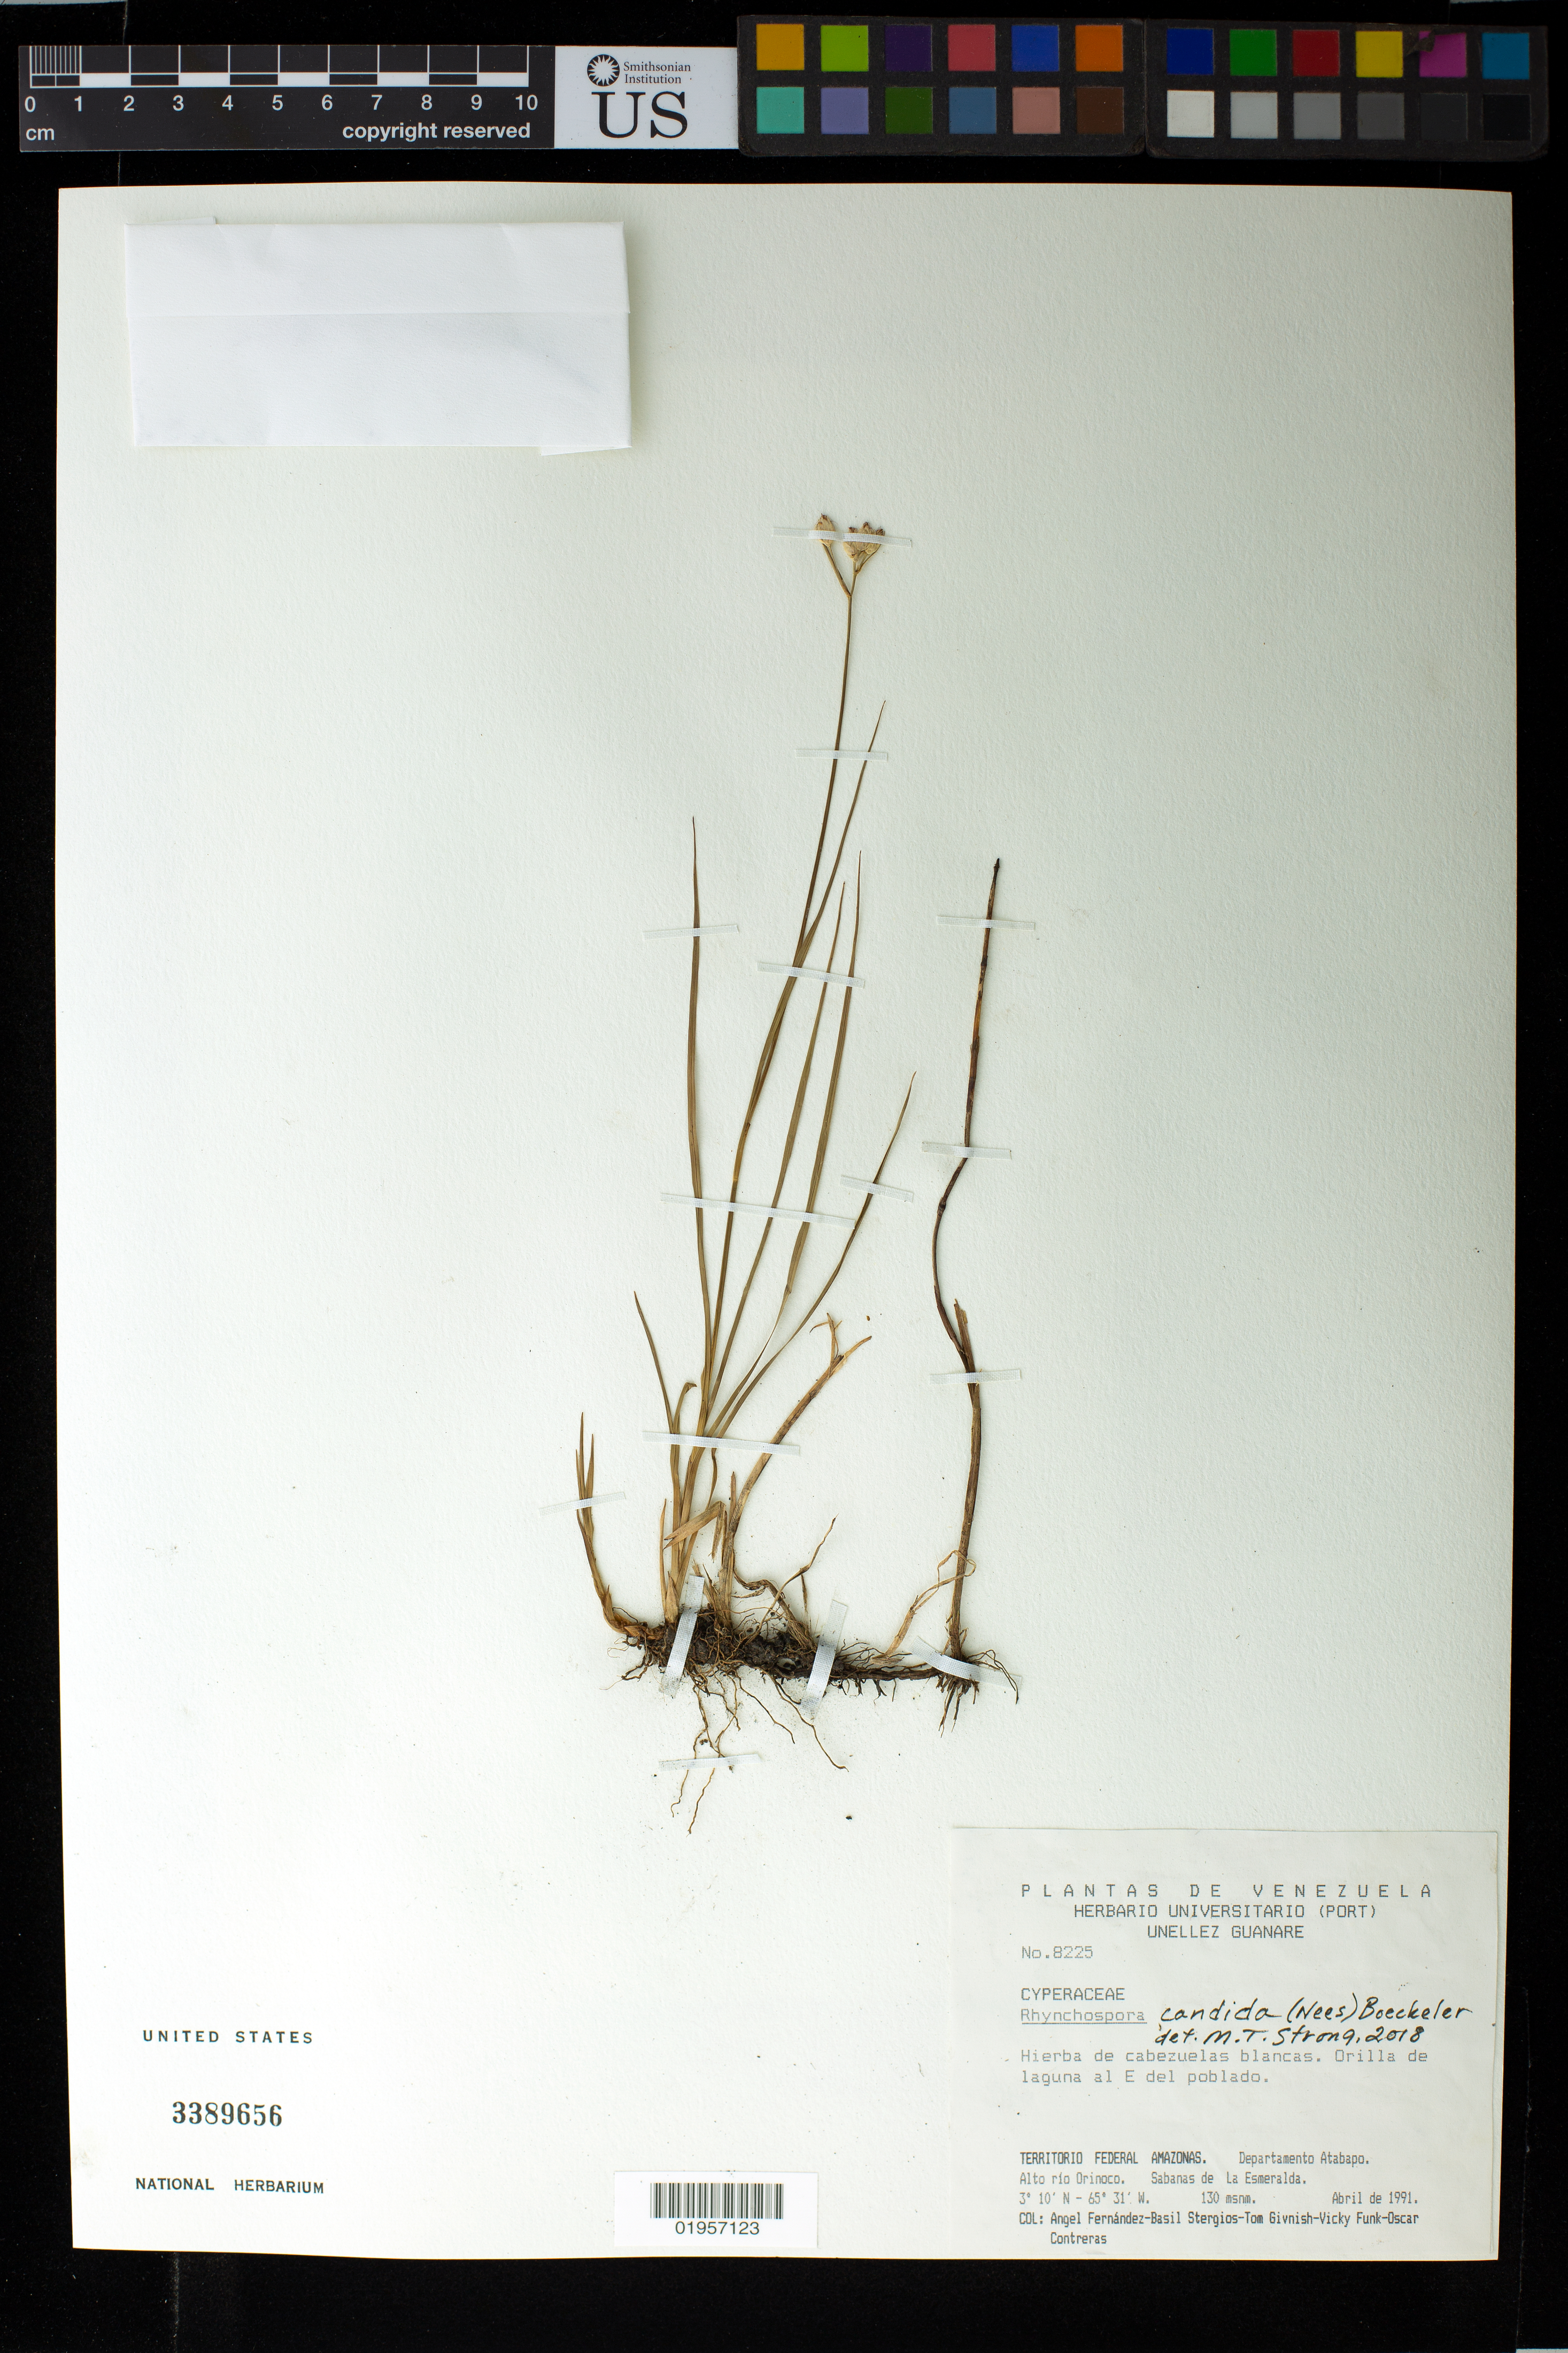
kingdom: Plantae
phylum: Tracheophyta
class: Liliopsida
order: Poales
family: Cyperaceae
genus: Rhynchospora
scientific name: Rhynchospora candida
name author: (Nees) Boeckeler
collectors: A. Fernández, B. G. Stergios, T. J. Givnish, V. Funk & O. Contreras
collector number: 8225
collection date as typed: Apr-91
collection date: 1991-04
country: Venezuela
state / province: Amazonas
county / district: Atabapo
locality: Alto rio Orinoco. Sabanas de La Esmeralda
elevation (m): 130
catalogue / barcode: US 3389656